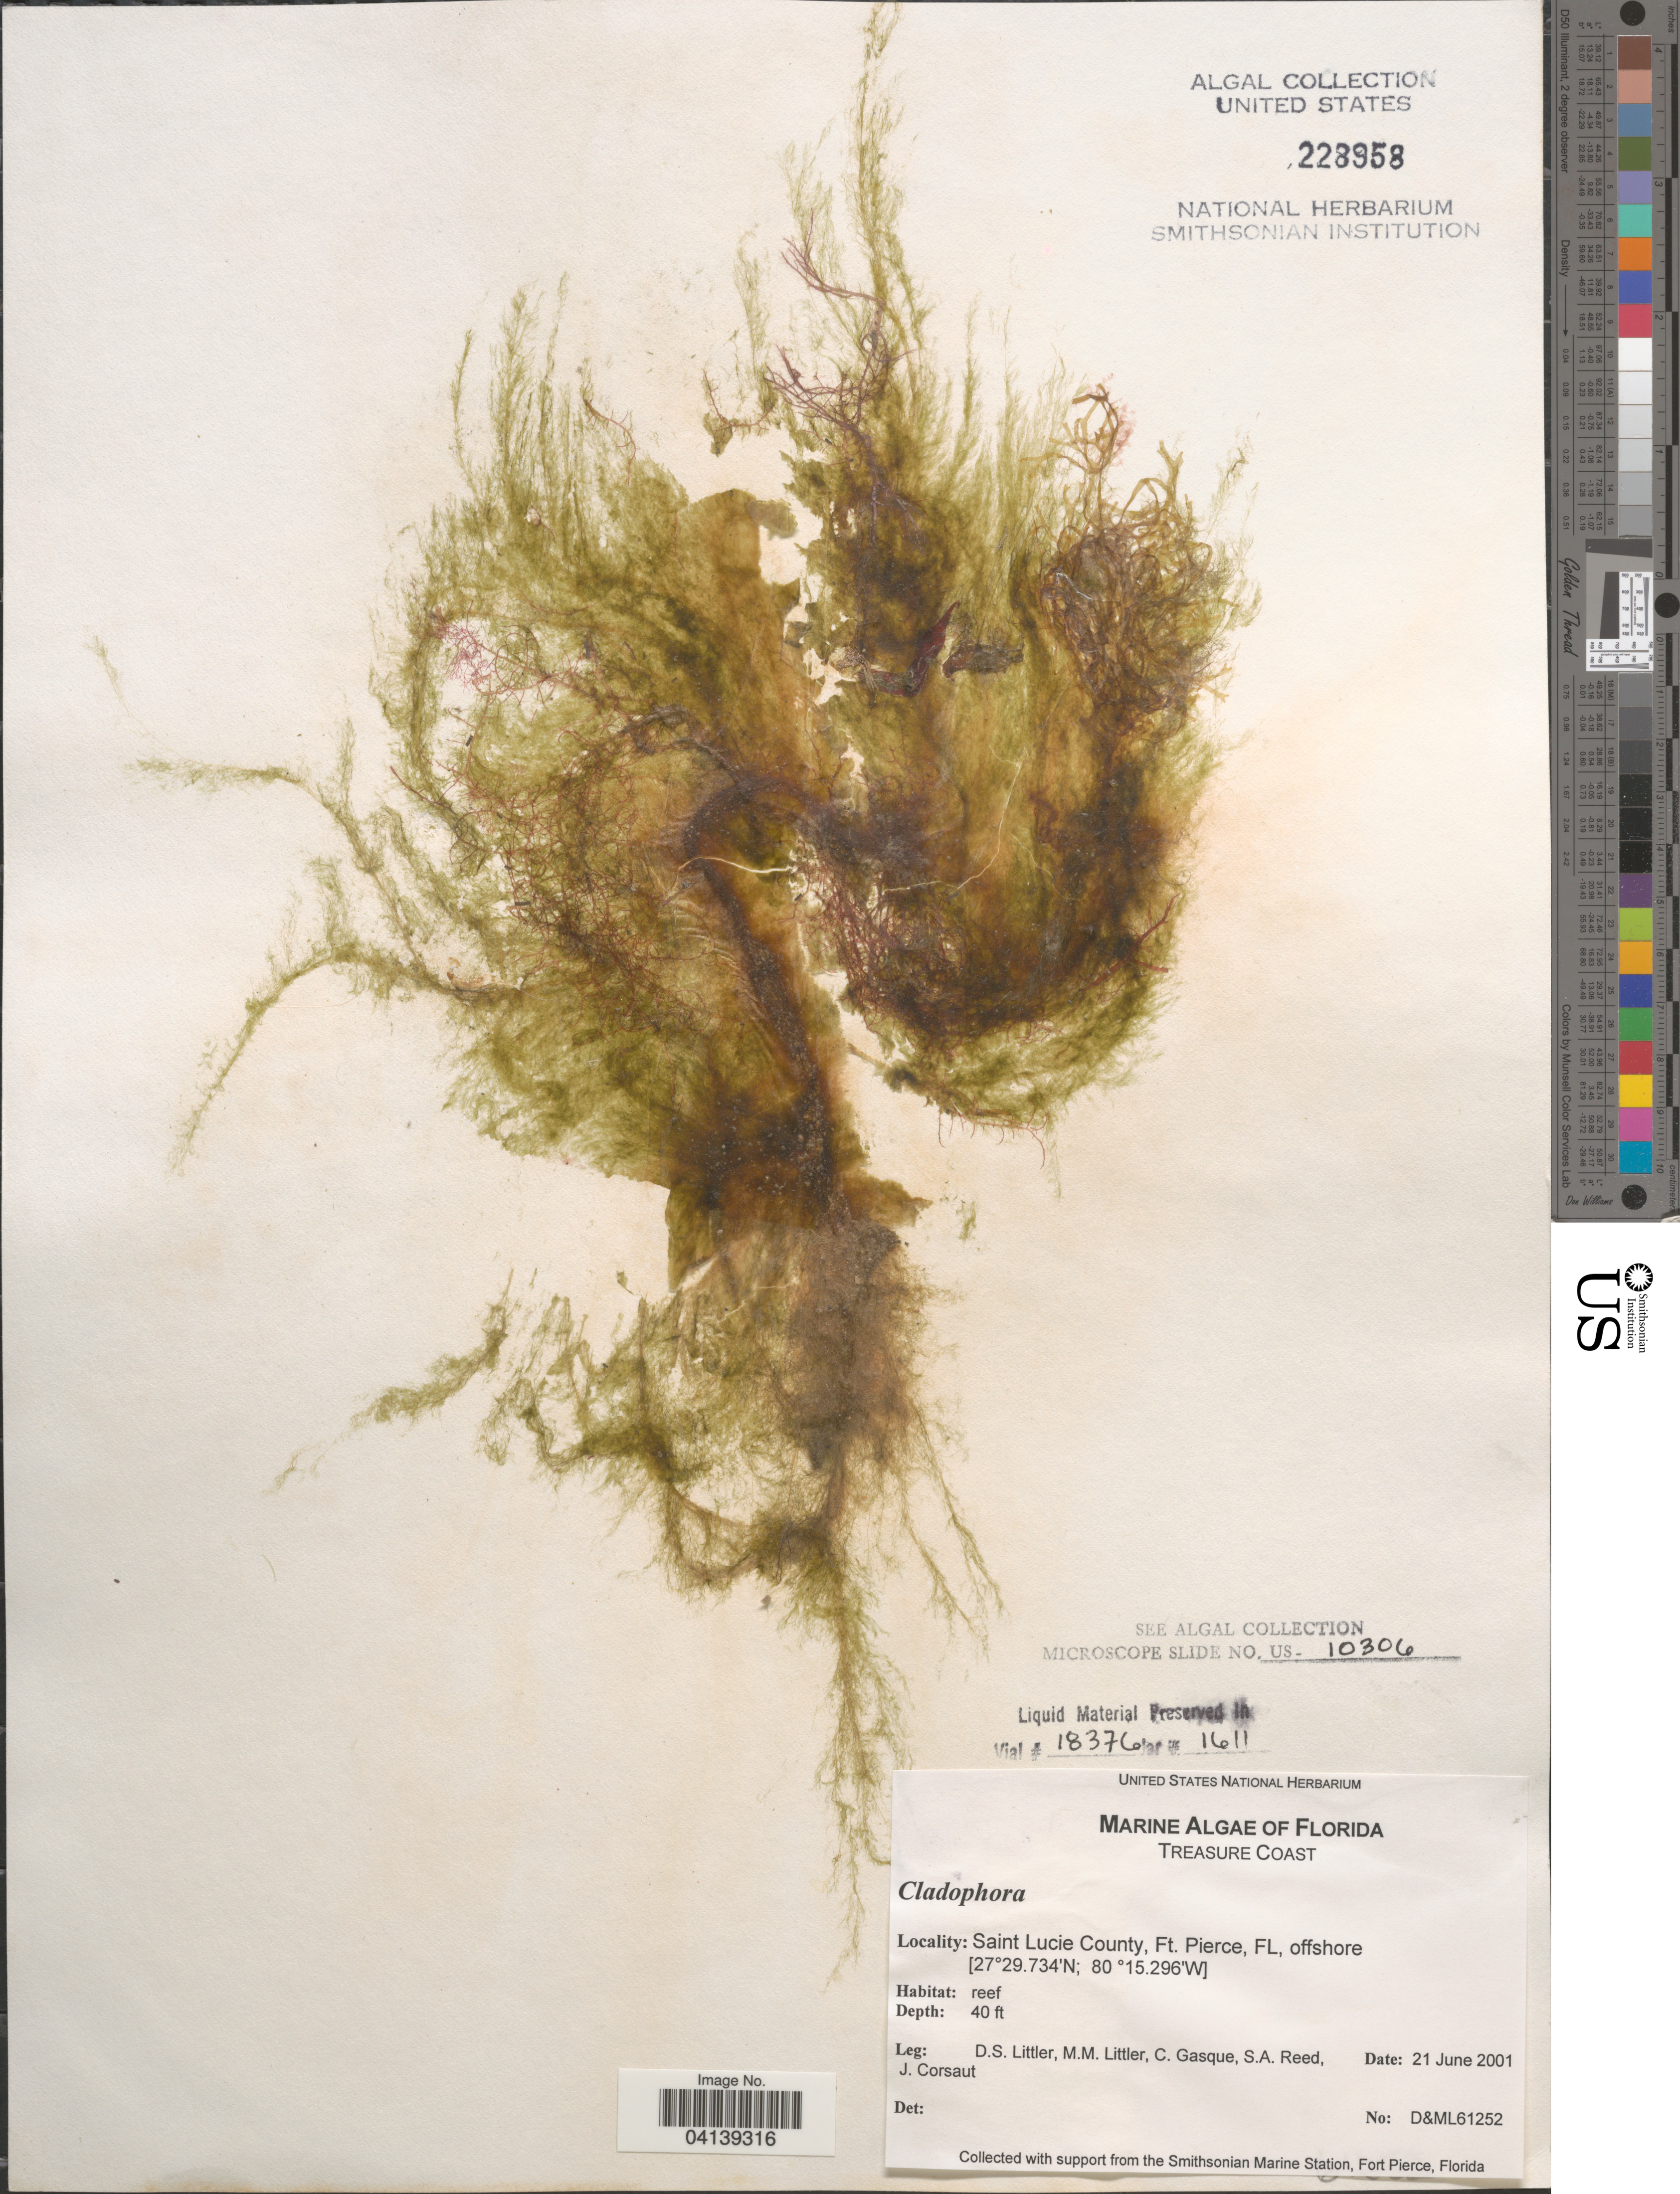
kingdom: Plantae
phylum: Chlorophyta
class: Ulvophyceae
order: Cladophorales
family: Cladophoraceae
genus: Cladophora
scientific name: Cladophora sp.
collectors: D. S. Littler, C. Gasque, S. Reed & J. Corsaut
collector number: D&ML61252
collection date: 2001-06-21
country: United States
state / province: Florida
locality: Treasure Coast. Saint Lucie County, Ft. Pierce, offshore.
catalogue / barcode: US 228958